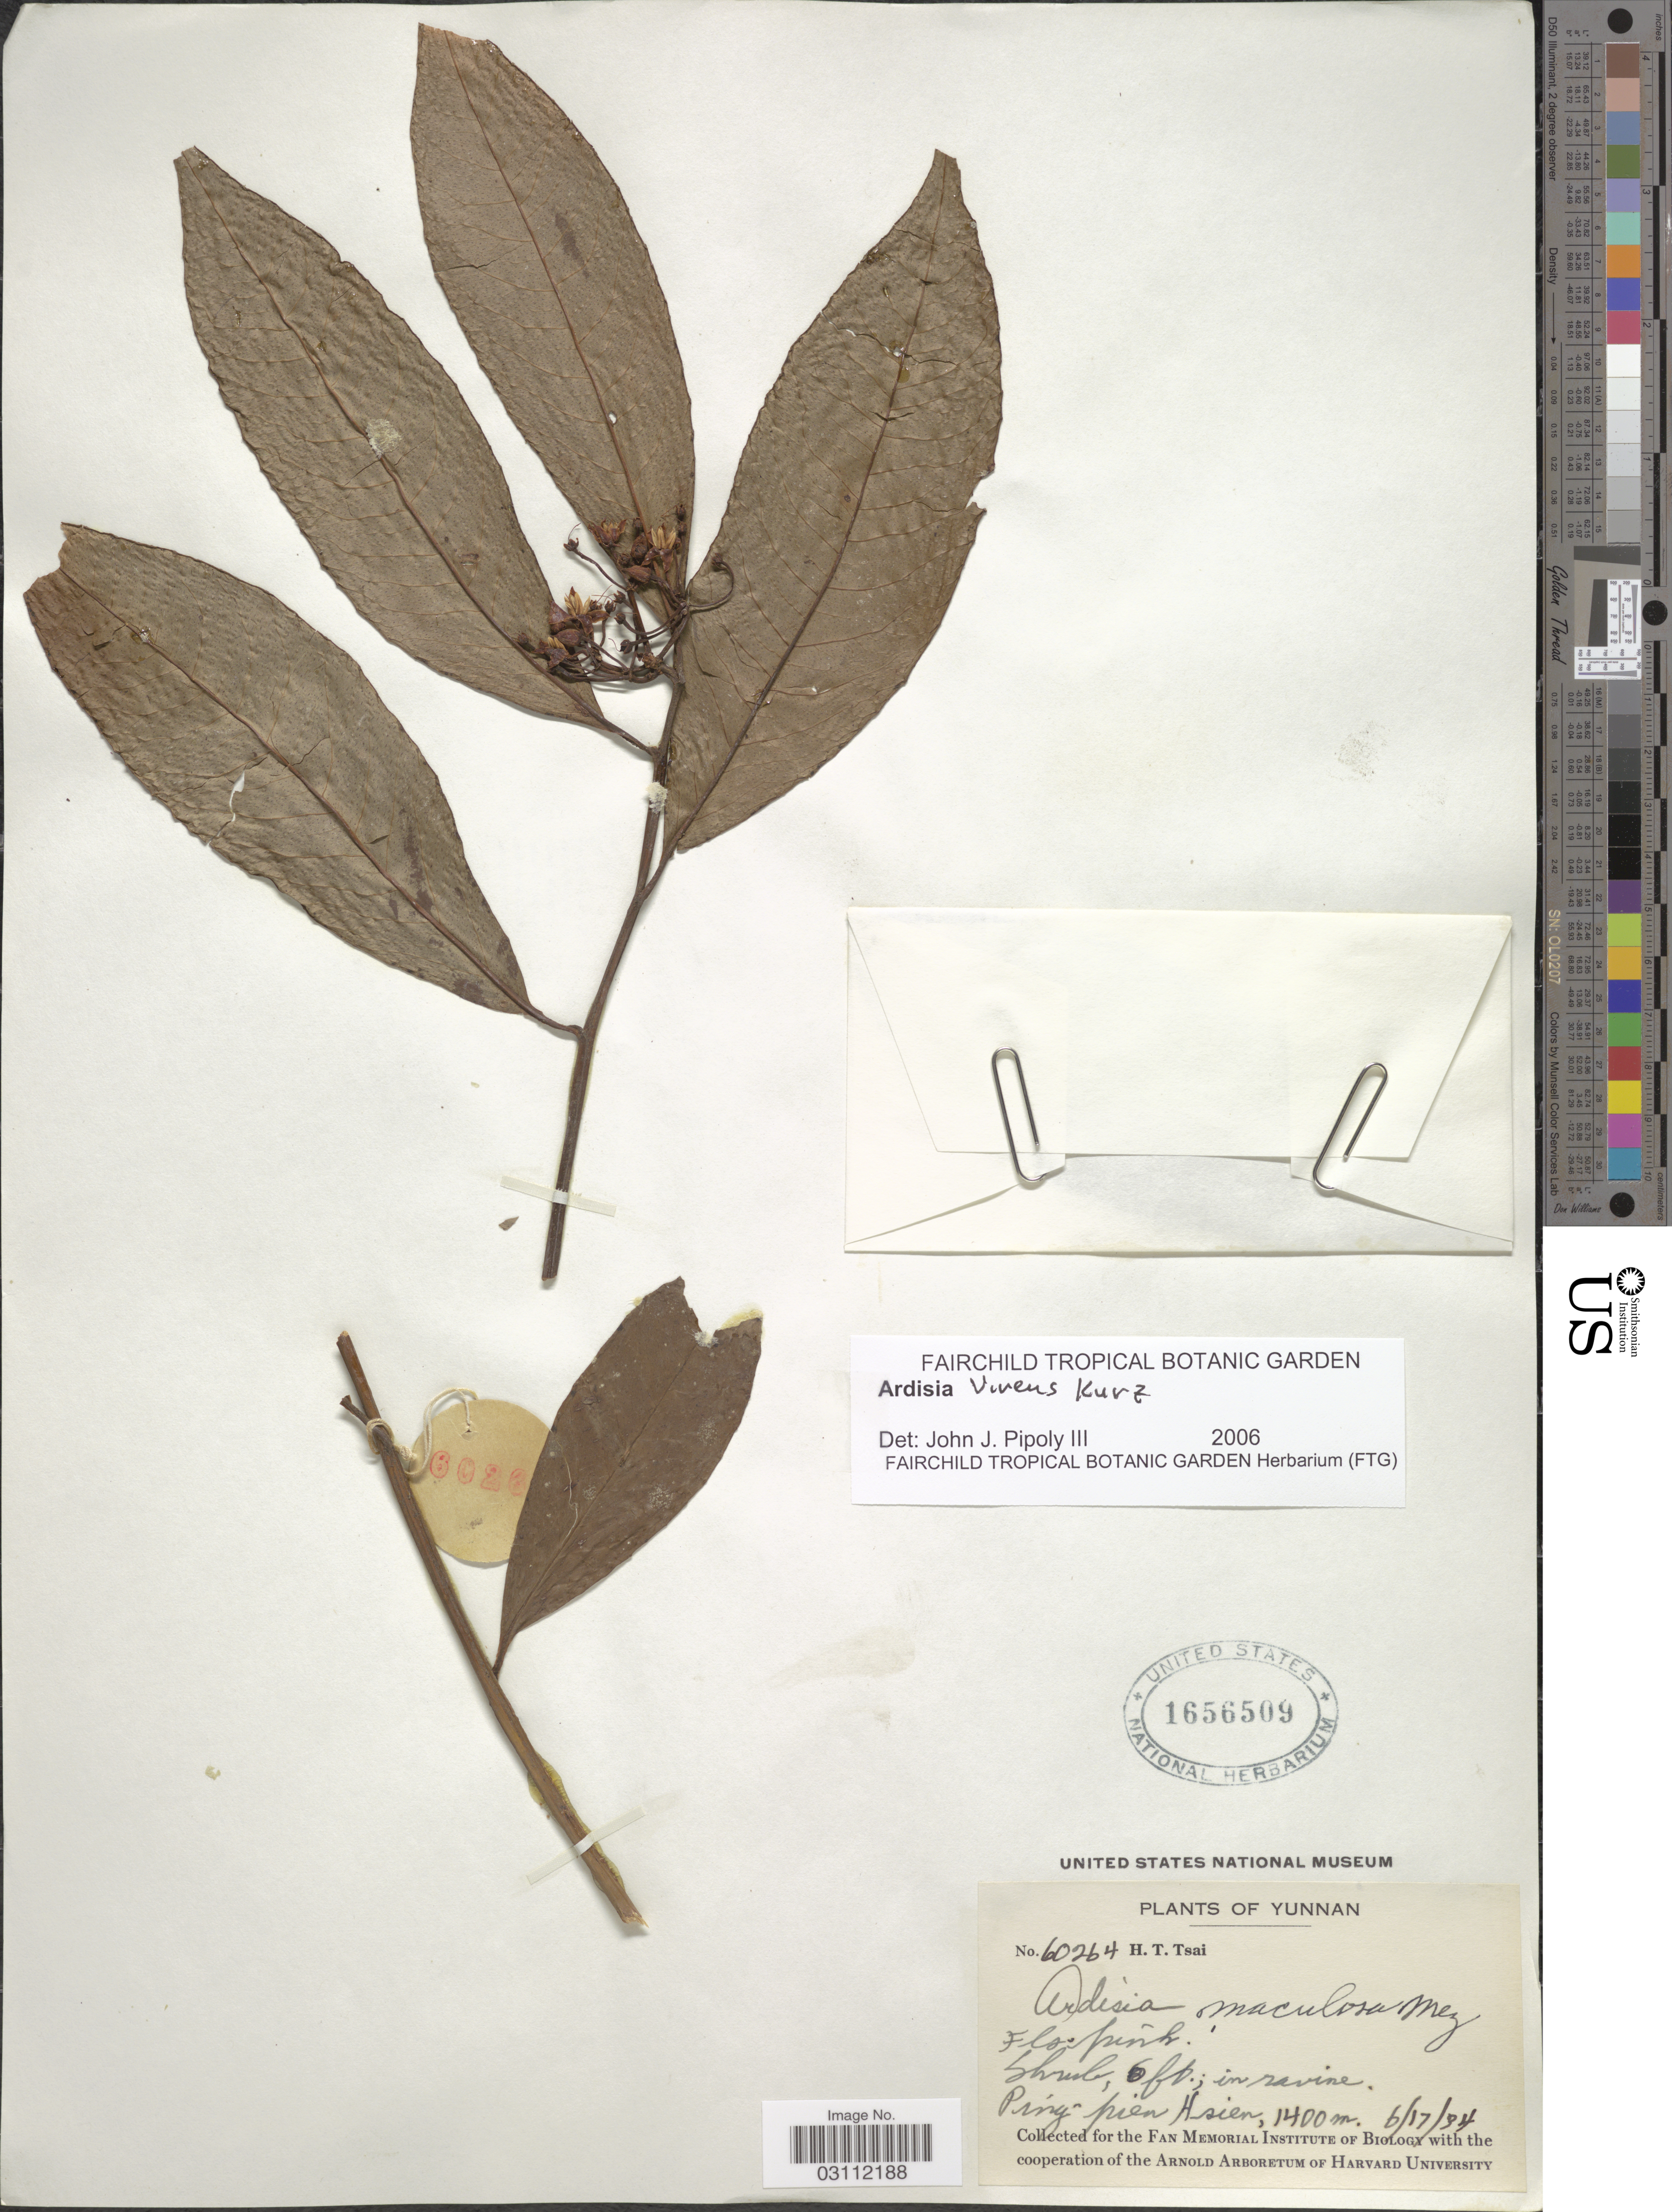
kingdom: Plantae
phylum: Tracheophyta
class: Magnoliopsida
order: Ericales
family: Primulaceae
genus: Ardisia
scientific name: Ardisia virens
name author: Kurz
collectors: H. Tsai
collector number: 60264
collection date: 1934-06-17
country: China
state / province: Yunnan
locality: Ping-pien Hsien.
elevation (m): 1400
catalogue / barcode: US 1656509